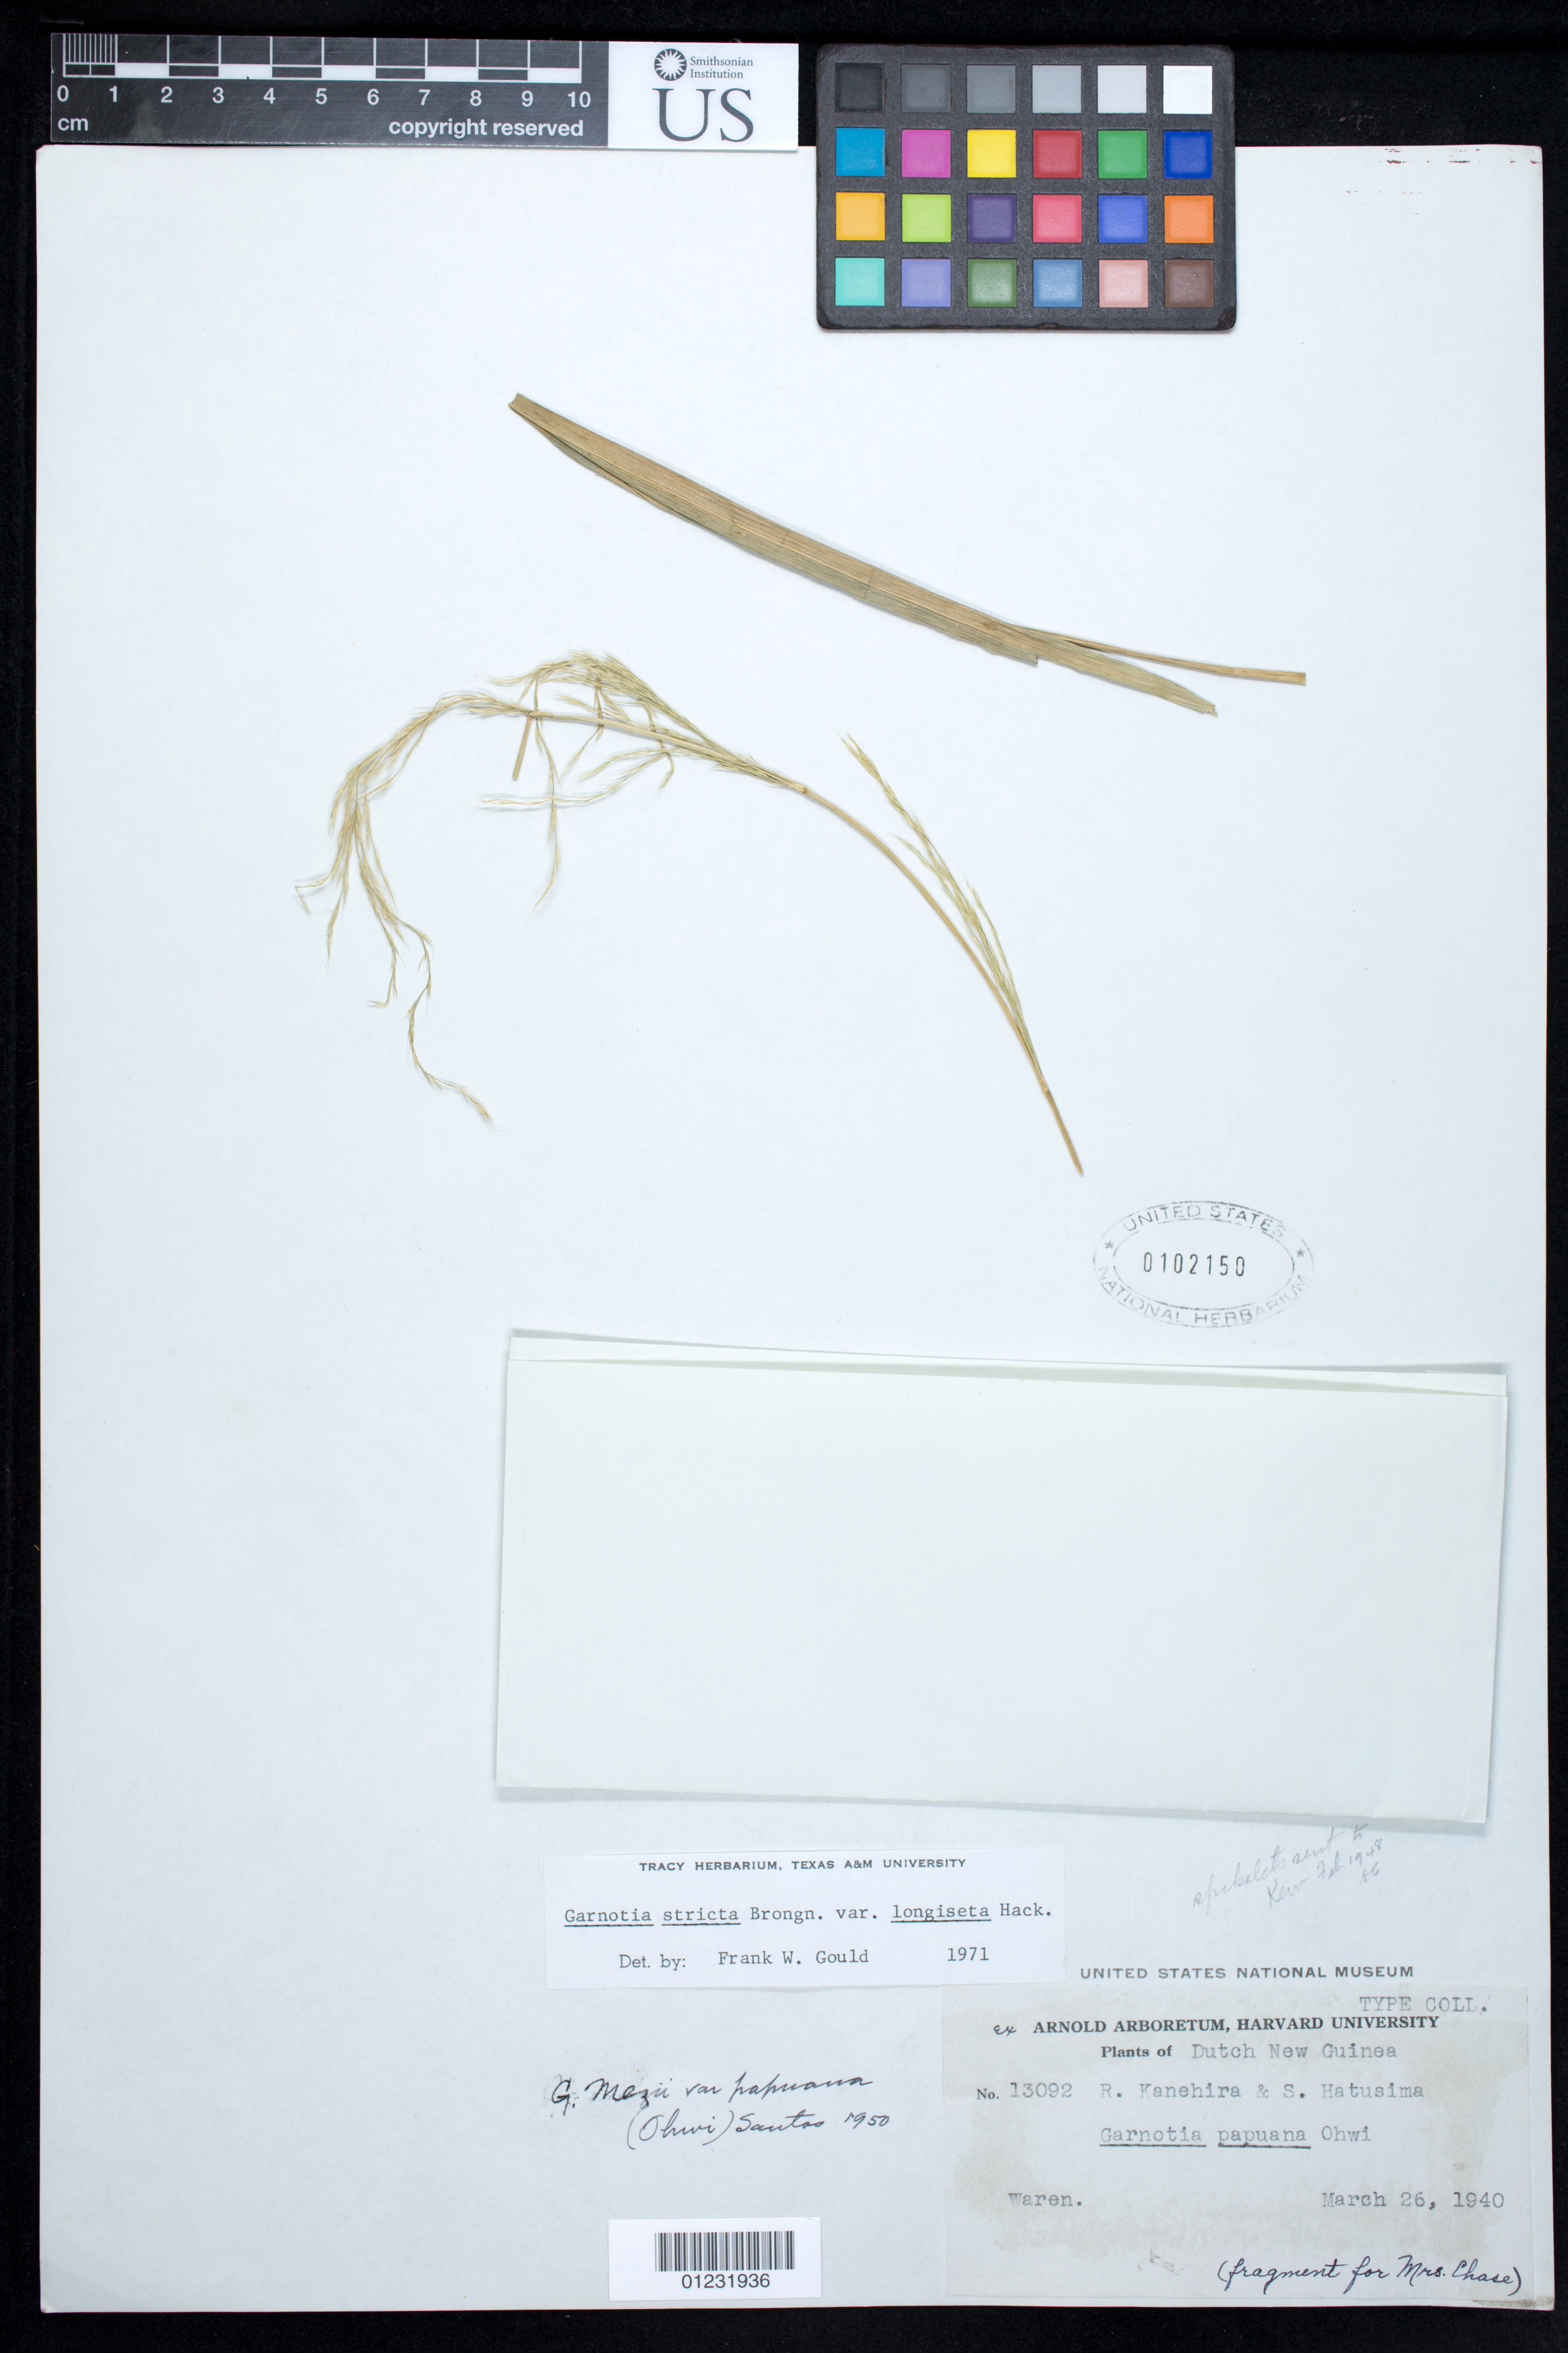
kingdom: Plantae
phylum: Tracheophyta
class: Liliopsida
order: Poales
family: Poaceae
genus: Garnotia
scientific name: Garnotia papuana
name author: Ohwi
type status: Isotype Fragment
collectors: R. Kanehira & S. Hatusima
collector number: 13092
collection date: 1940-03-26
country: Indonesia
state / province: Papua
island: New Guinea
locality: Dutch New Guinea. Waren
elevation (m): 400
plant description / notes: Fragmentary material of type specimen ex herb. Arnold Arboretum.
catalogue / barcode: US 102150